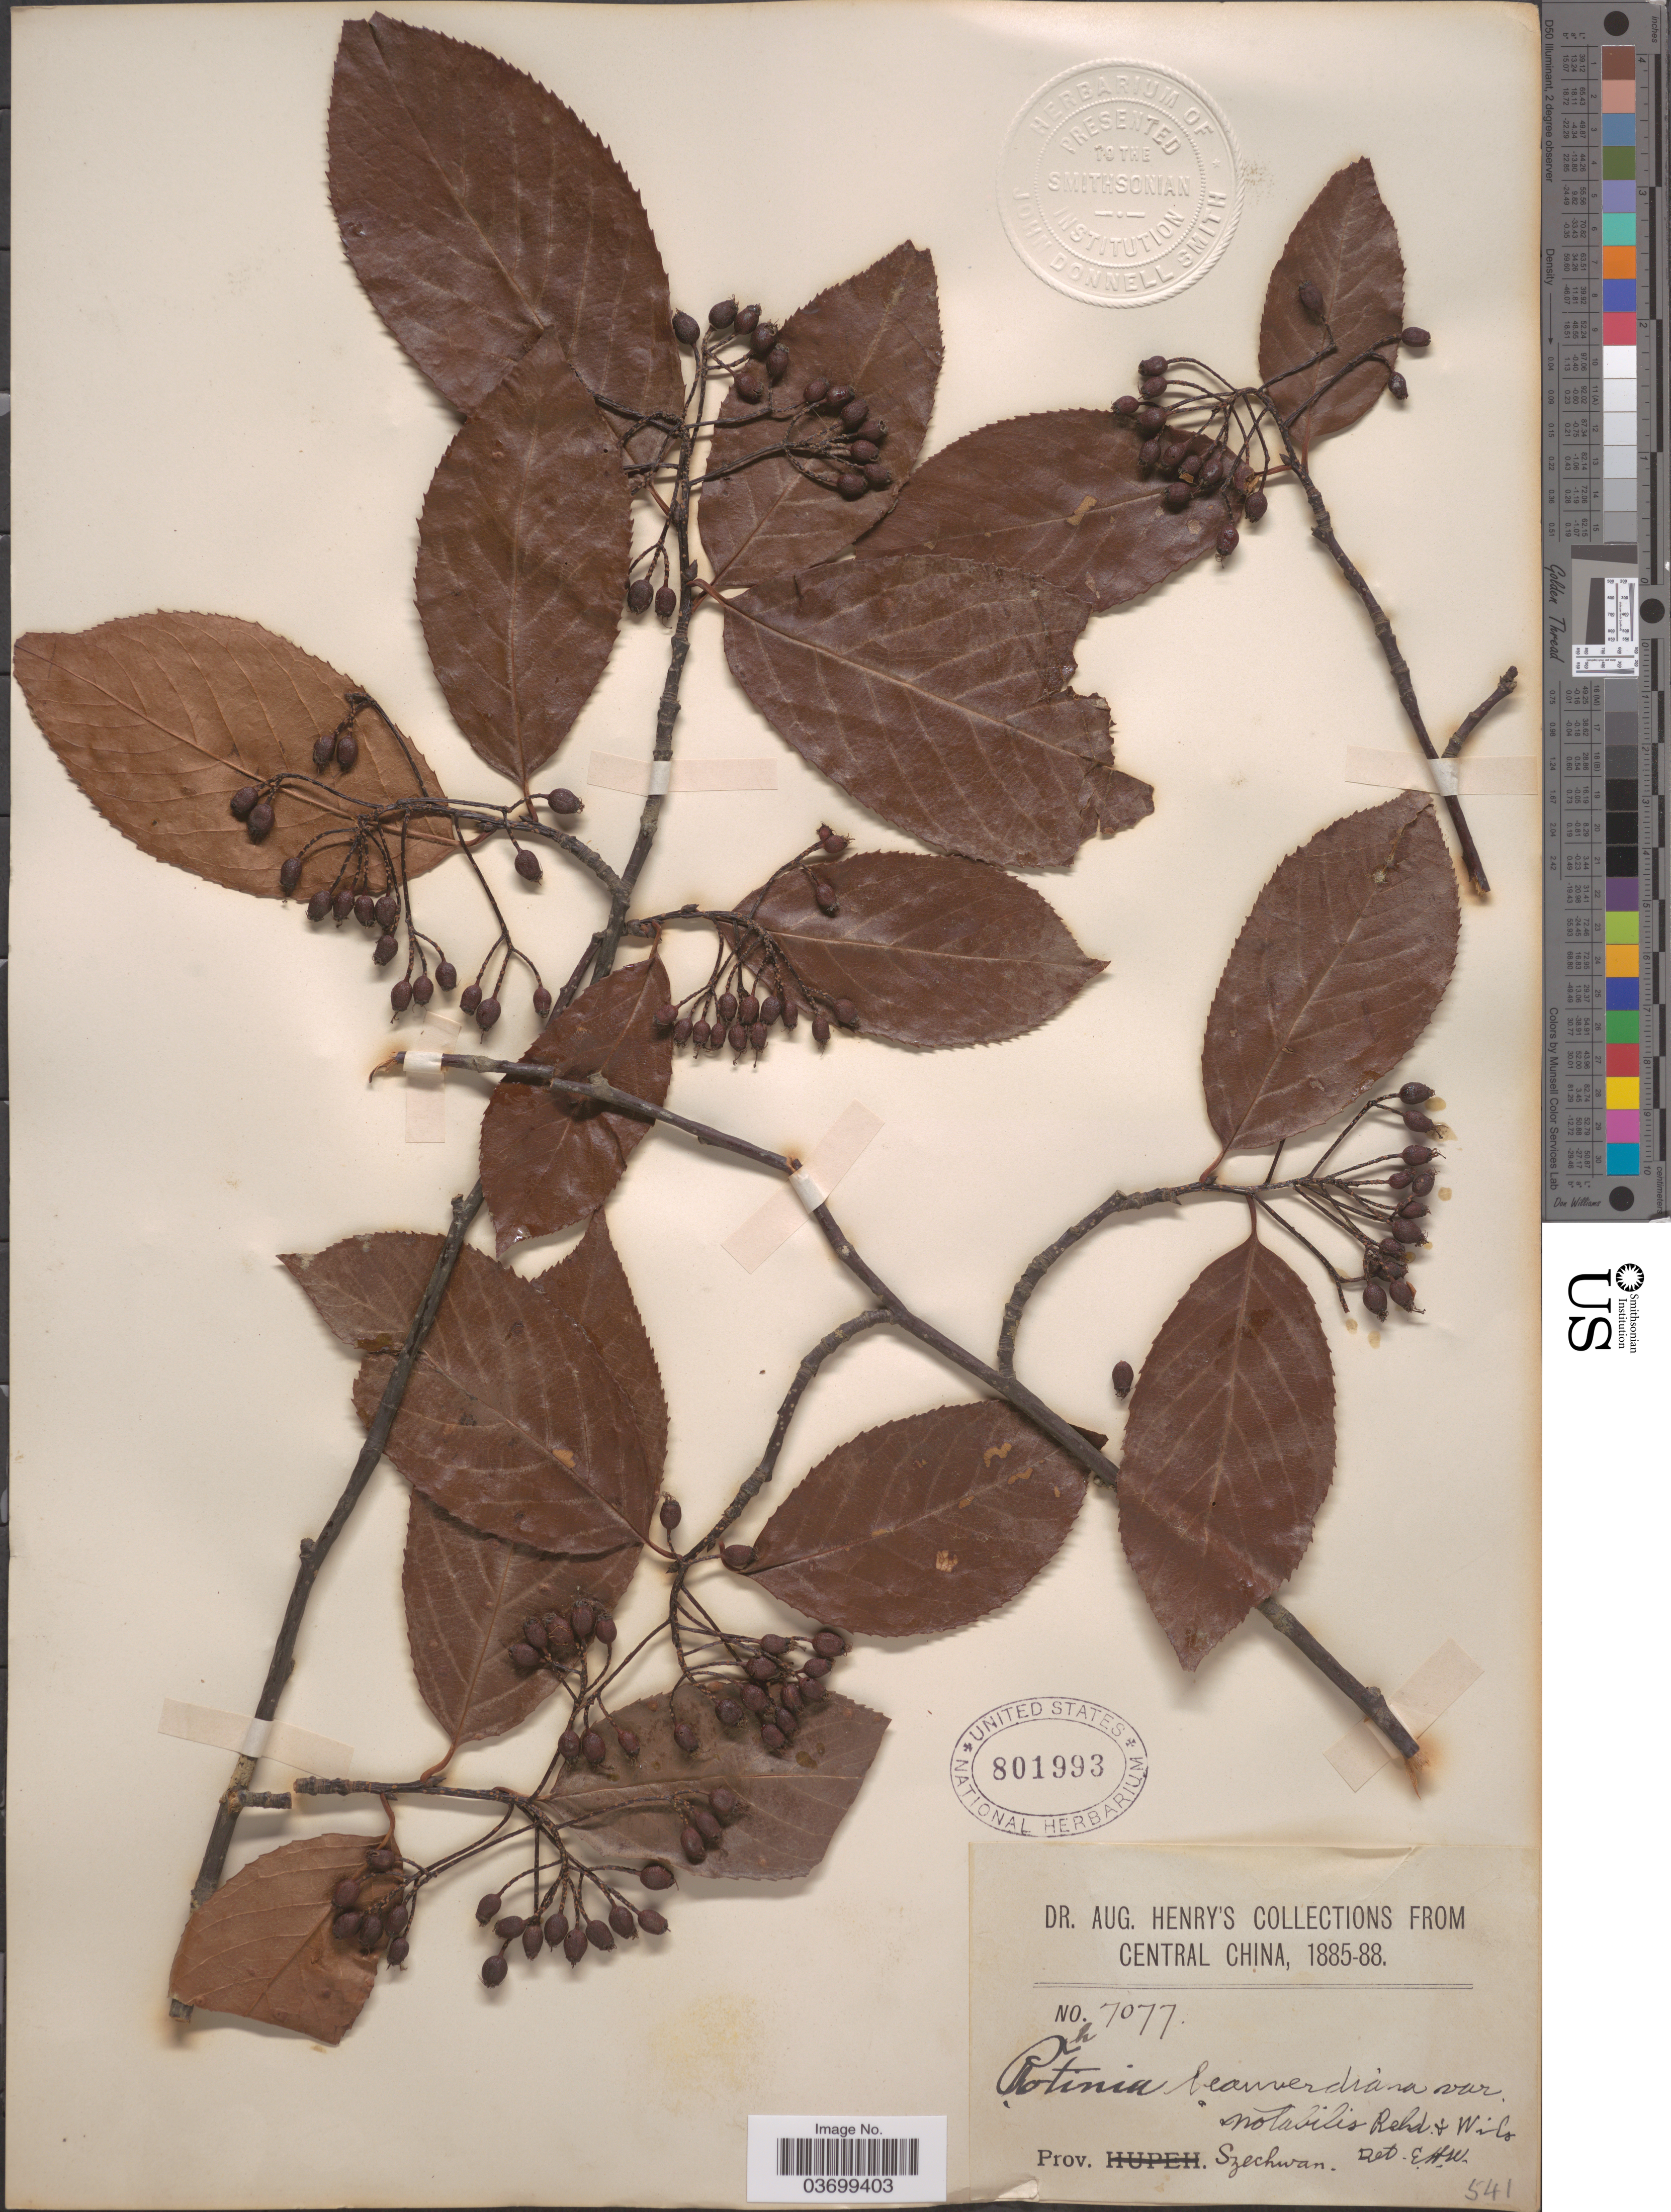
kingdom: Plantae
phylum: Tracheophyta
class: Magnoliopsida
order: Rosales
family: Rosaceae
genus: Photinia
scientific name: Photinia beauverdiana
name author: C.K. Schneid.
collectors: A. Henry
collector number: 7077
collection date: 1885/1888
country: China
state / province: Sichuan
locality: Central China. Prov. Szechwan.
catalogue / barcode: US 801993